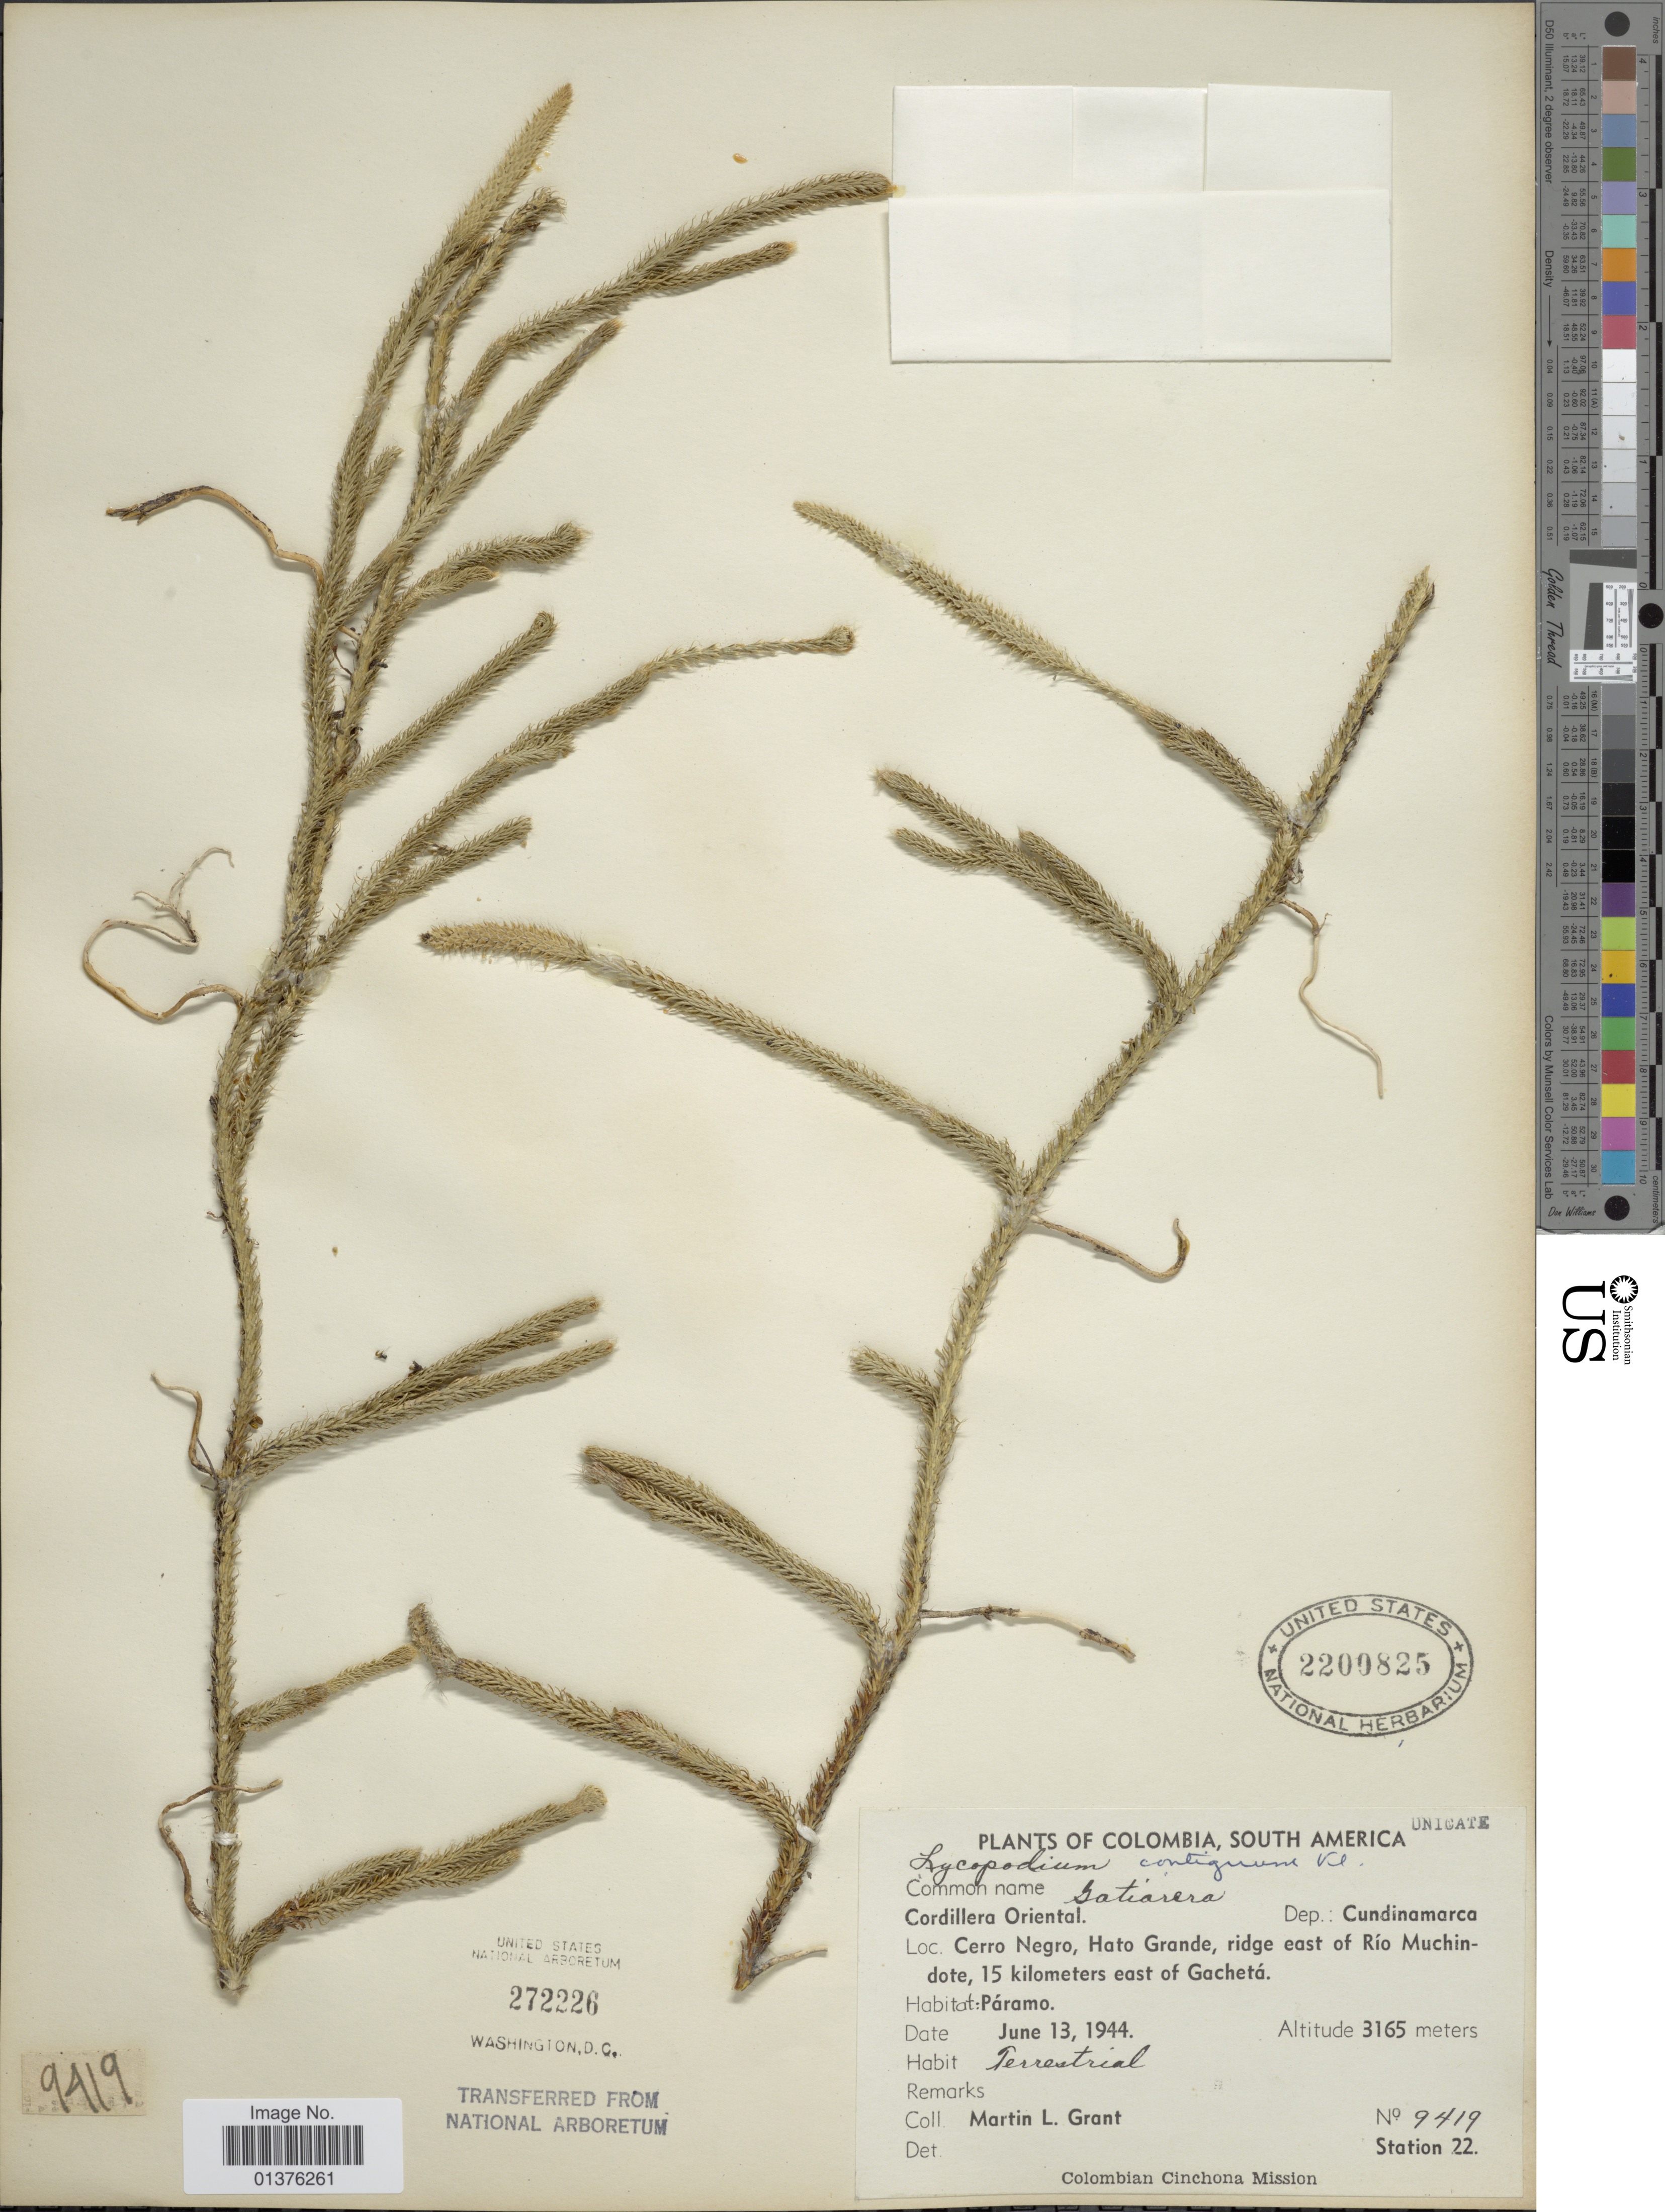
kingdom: Plantae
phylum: Tracheophyta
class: Lycopodiopsida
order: Lycopodiales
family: Lycopodiaceae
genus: Lycopodium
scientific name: Lycopodium clavatum subsp. contiguum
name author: (Klotzsch) B. Øllg.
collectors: M. L. Grant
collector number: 9419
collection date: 1944-06-13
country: Colombia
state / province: Cundinamarca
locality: Cerro Negro, Hato Grande, ridge east of Rio Munchindote, 15km east of Gachetá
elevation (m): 3165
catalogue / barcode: US 2200825